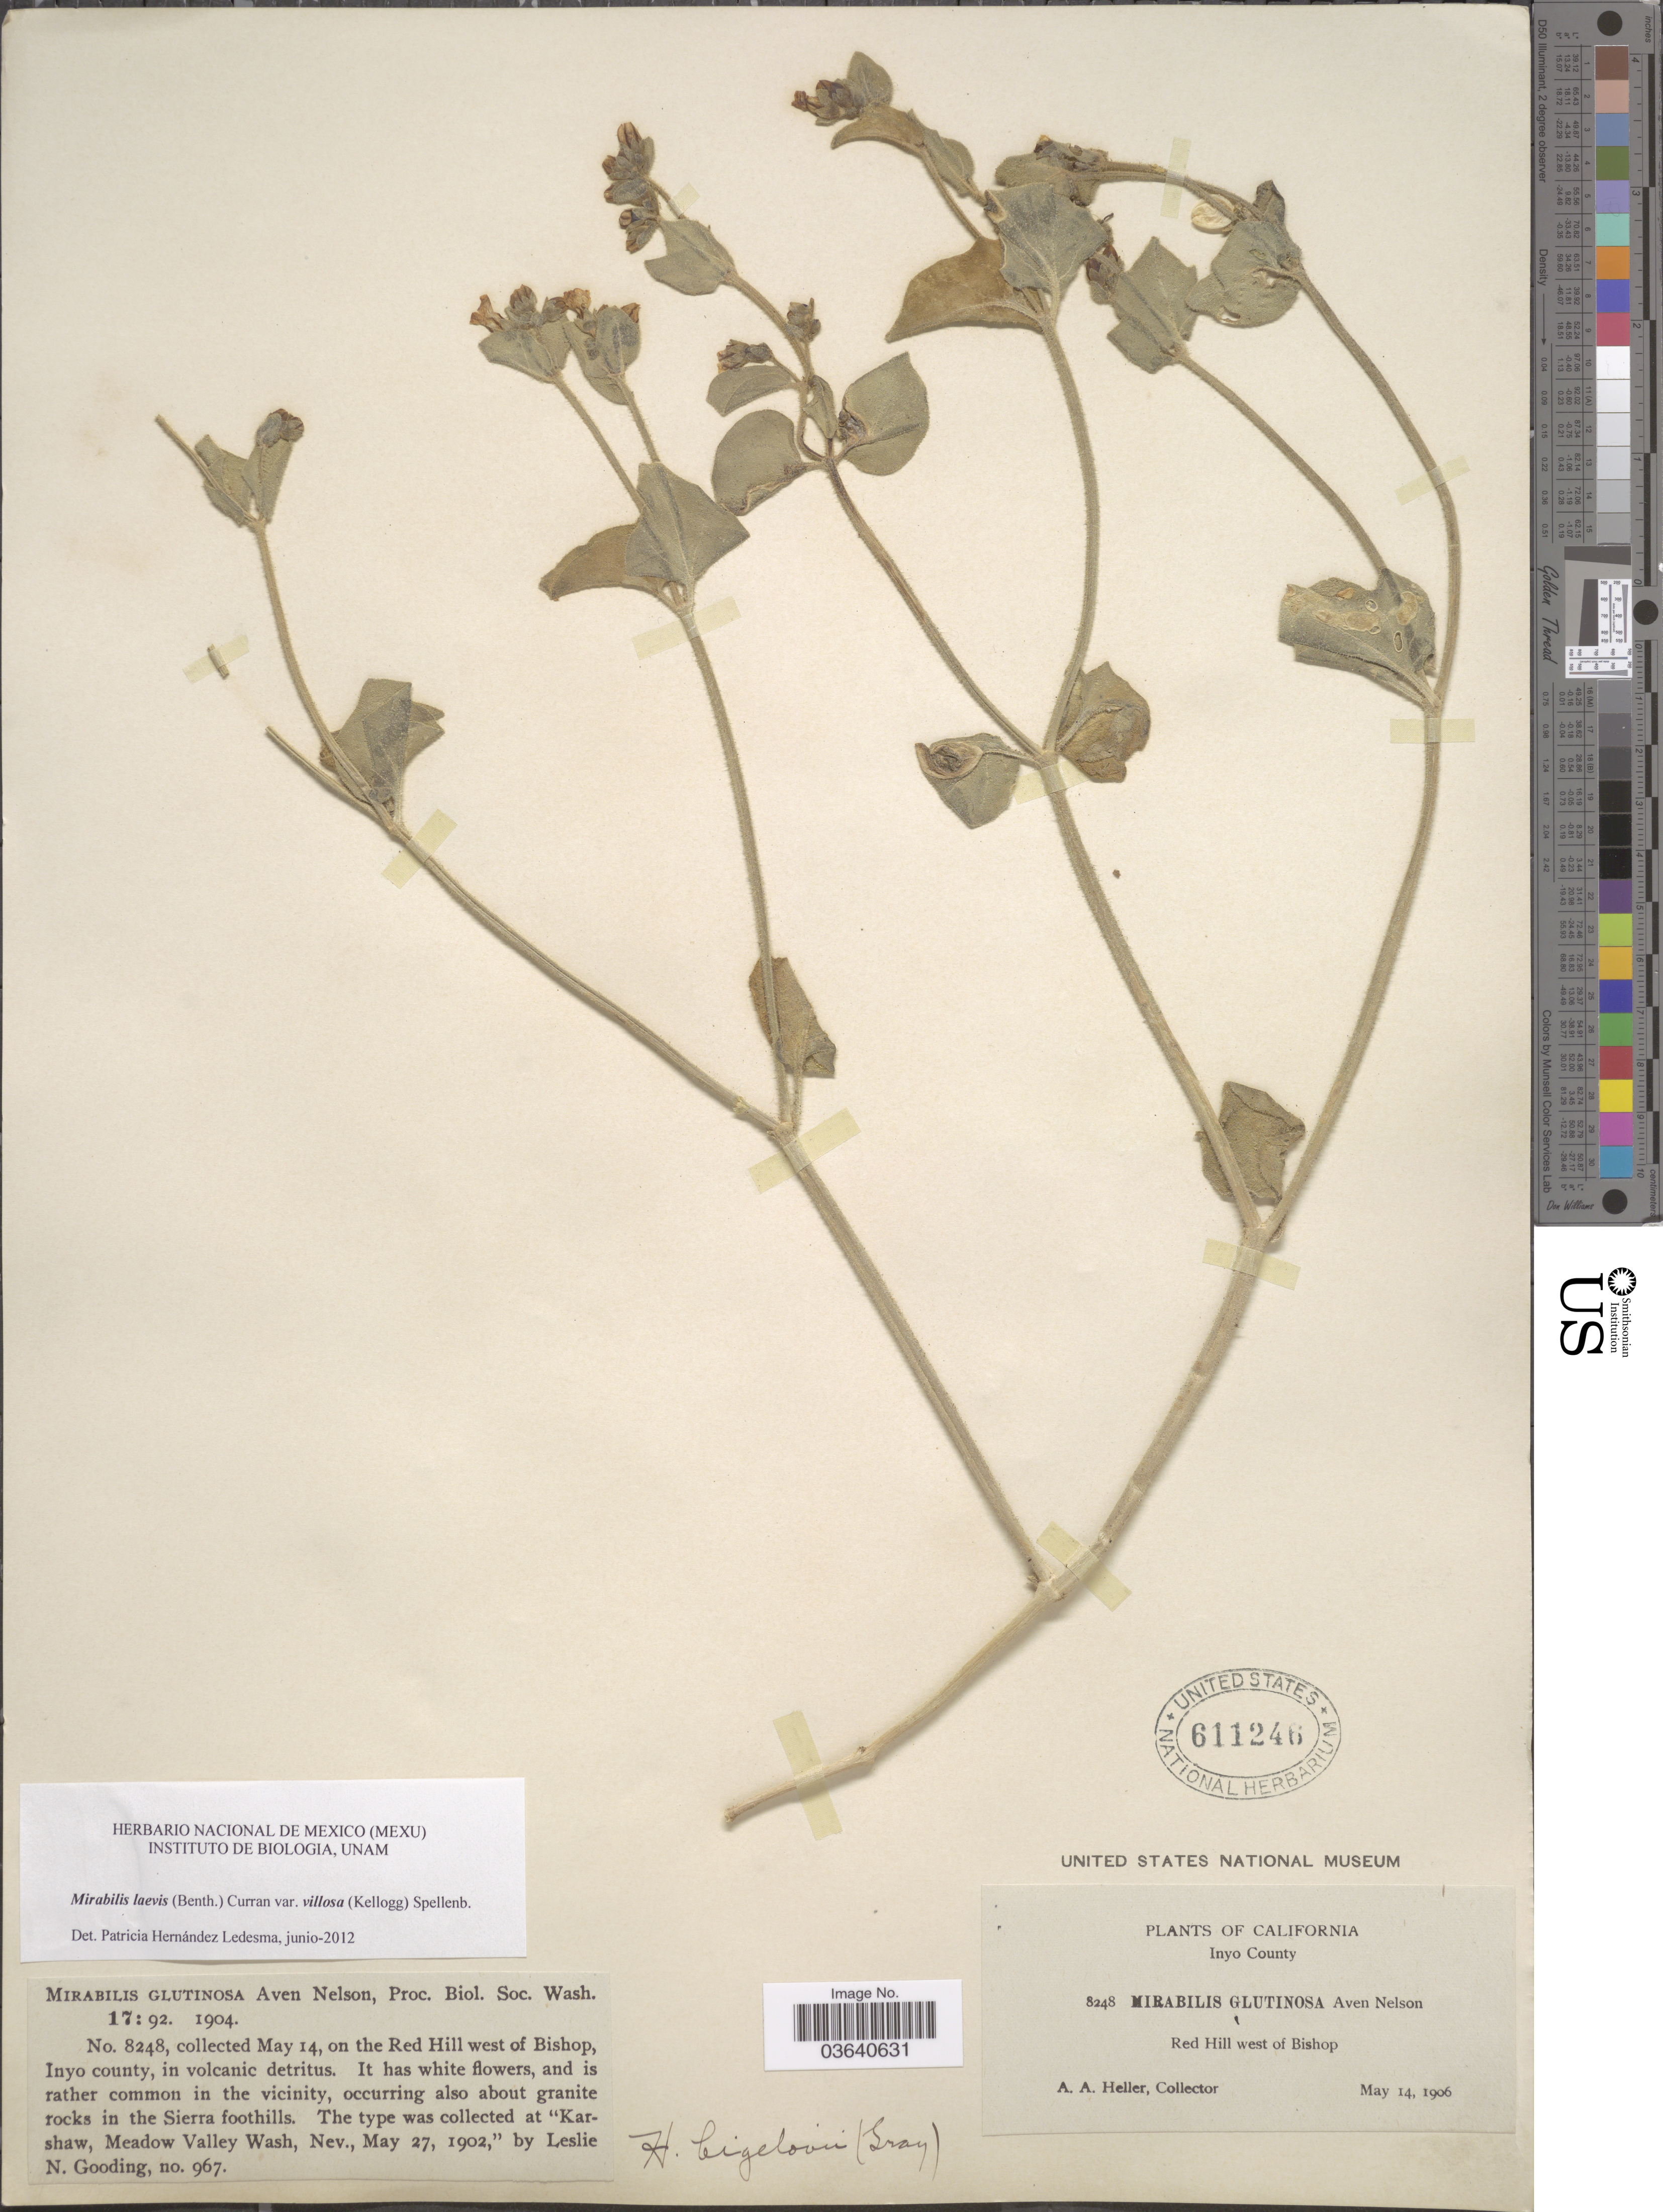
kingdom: Plantae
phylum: Tracheophyta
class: Magnoliopsida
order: Caryophyllales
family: Nyctaginaceae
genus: Mirabilis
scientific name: Mirabilis laevis var. villosa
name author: (Kellogg) Spellenb.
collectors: A. A. Heller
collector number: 8248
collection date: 1906-05-14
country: United States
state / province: California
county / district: Inyo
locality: Inyo County. Red Hill west of Bishop.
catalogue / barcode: US 611246